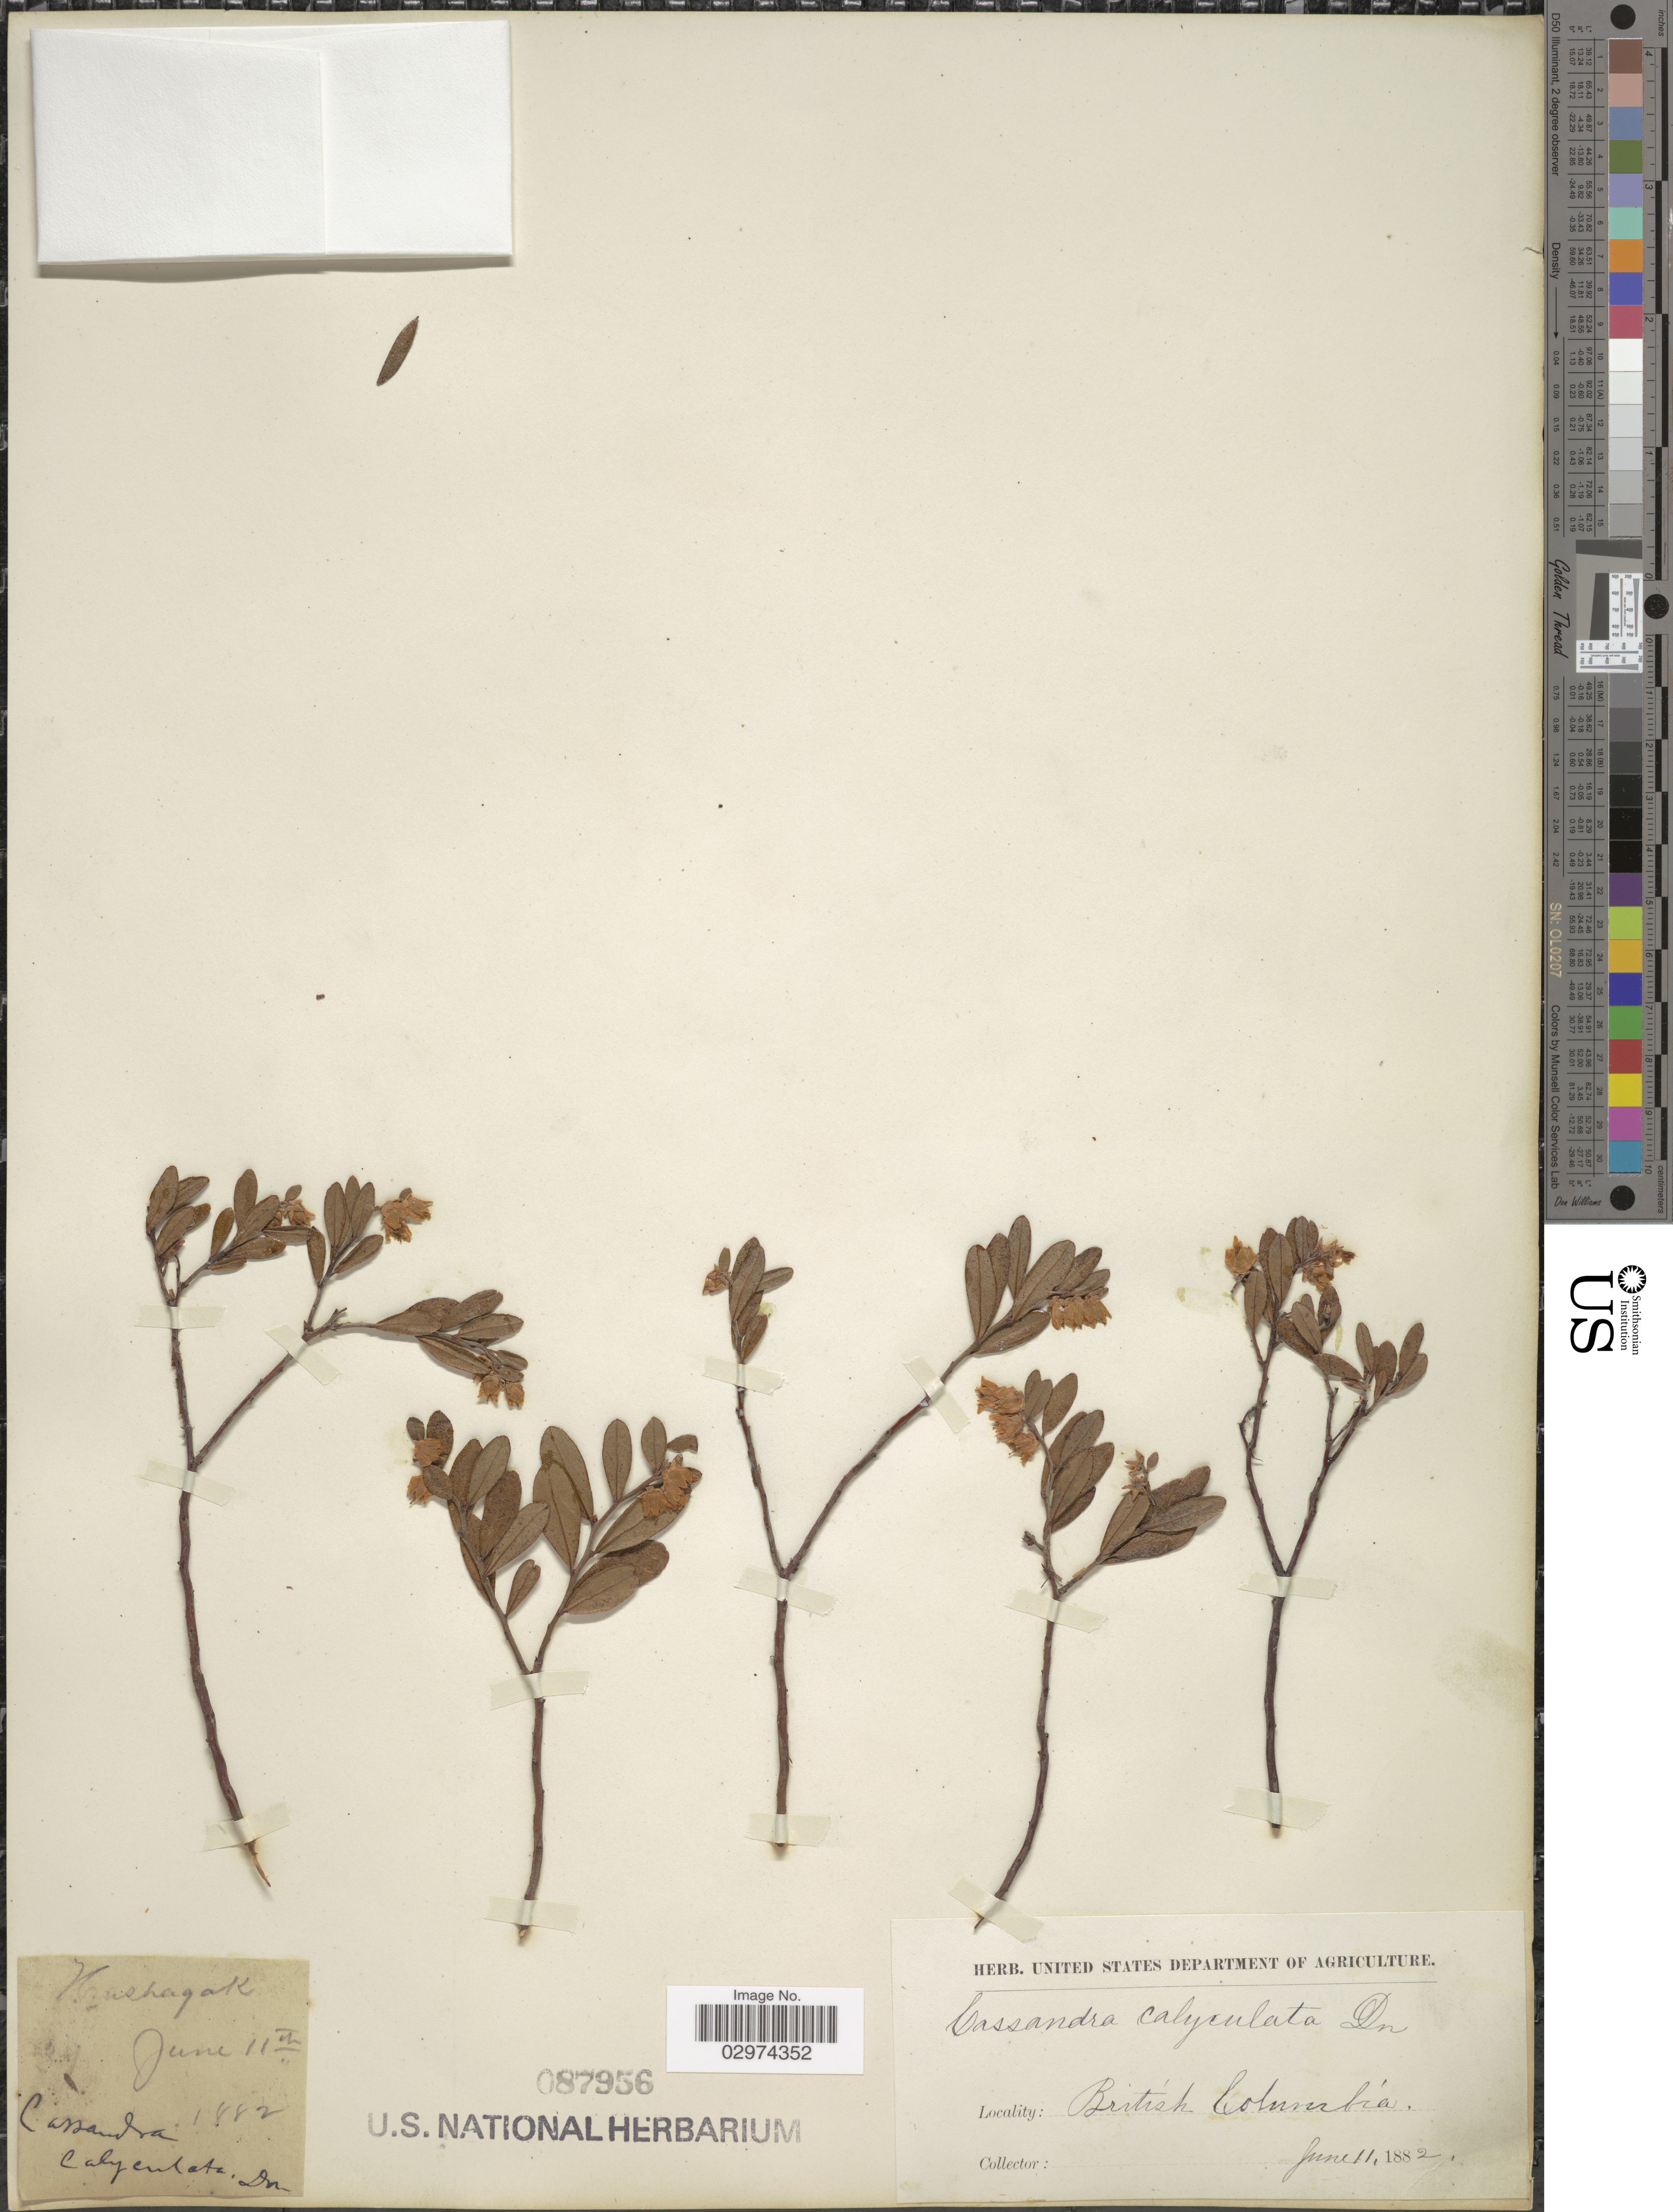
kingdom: Plantae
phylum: Tracheophyta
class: Magnoliopsida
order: Ericales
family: Ericaceae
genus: Chamaedaphne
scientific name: Chamaedaphne calyculata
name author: (L.) Moench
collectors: ex herb. U. S. Department of Agriculture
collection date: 1882-06-11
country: Canada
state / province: British Columbia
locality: Nushagak.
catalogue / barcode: US 87956